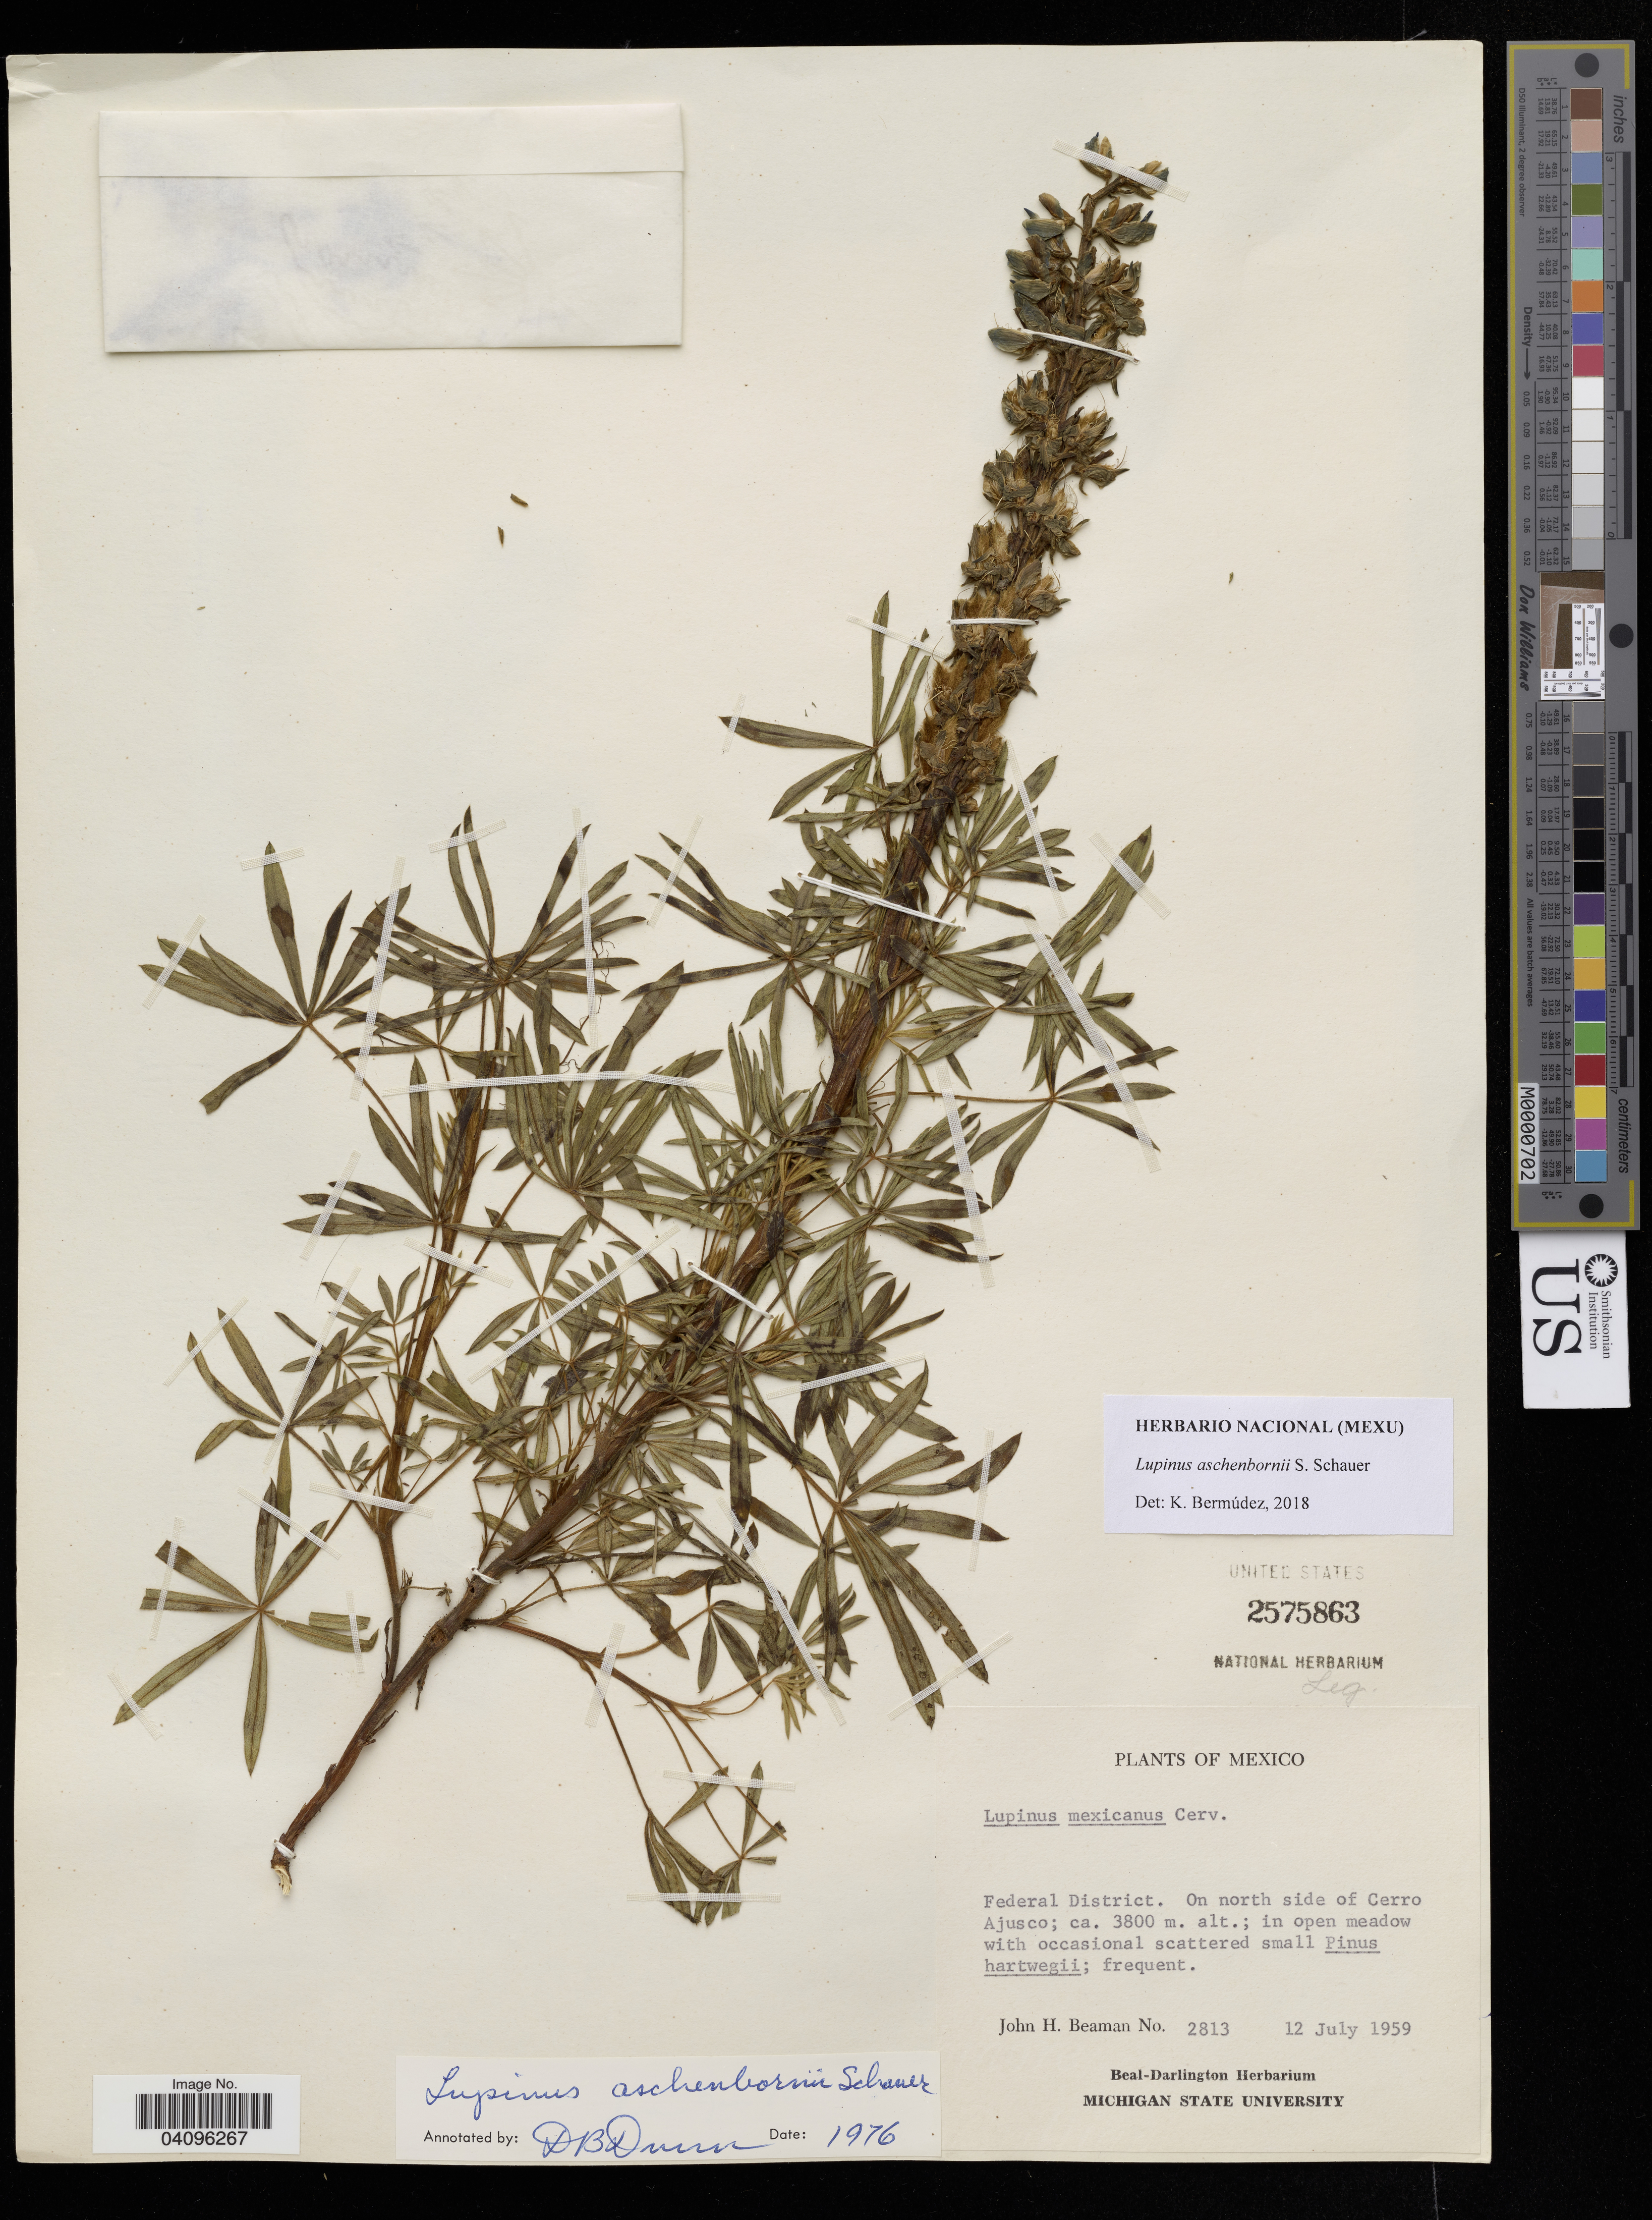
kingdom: Plantae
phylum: Tracheophyta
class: Magnoliopsida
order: Fabales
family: Fabaceae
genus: Lupinus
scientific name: Lupinus aschenbornii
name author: S. Schauer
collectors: J. Beaman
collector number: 2813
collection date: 1959-07-12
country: Mexico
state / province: Distrito Federal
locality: Federal District. On north side of Cerro Ajusco.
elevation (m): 3800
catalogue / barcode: US 2575863